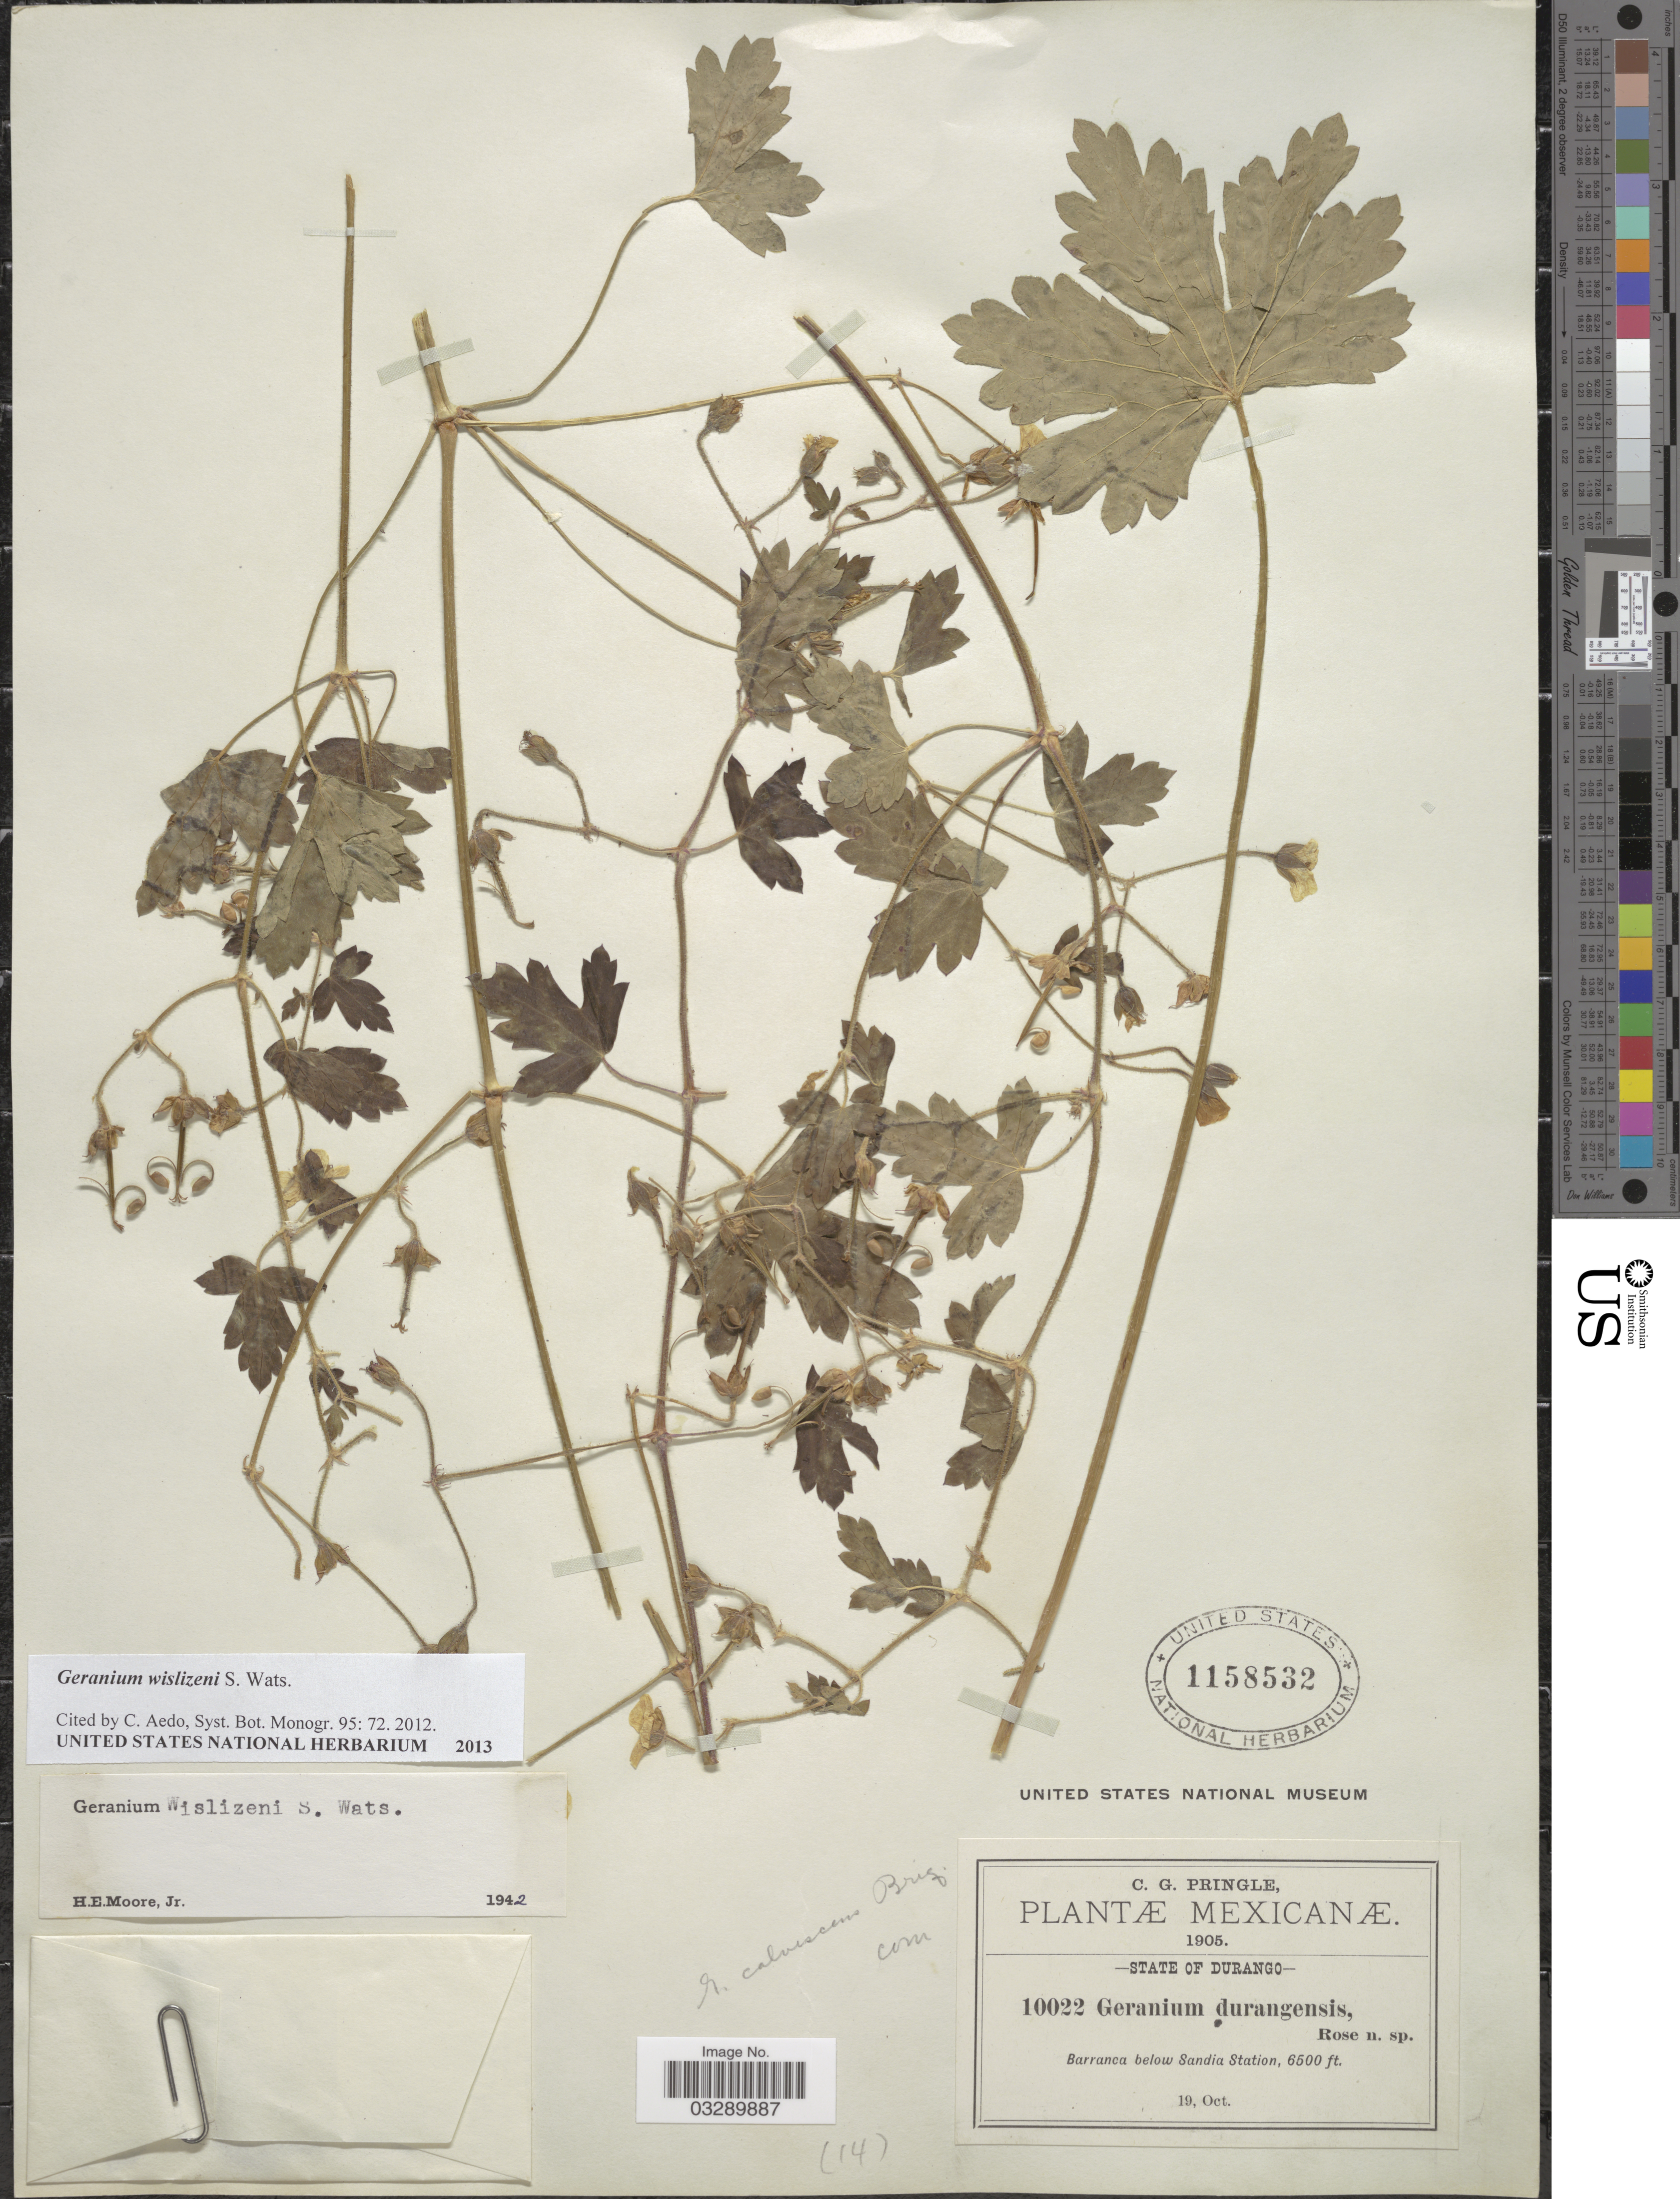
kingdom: Plantae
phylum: Tracheophyta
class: Magnoliopsida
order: Geraniales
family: Geraniaceae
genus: Geranium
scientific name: Geranium wislizeni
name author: S. Watson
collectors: C. G. Pringle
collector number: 10022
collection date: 1905-10-19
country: Mexico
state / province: Durango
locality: Barranca below Sandia Station.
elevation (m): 1981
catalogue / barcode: US 1158532